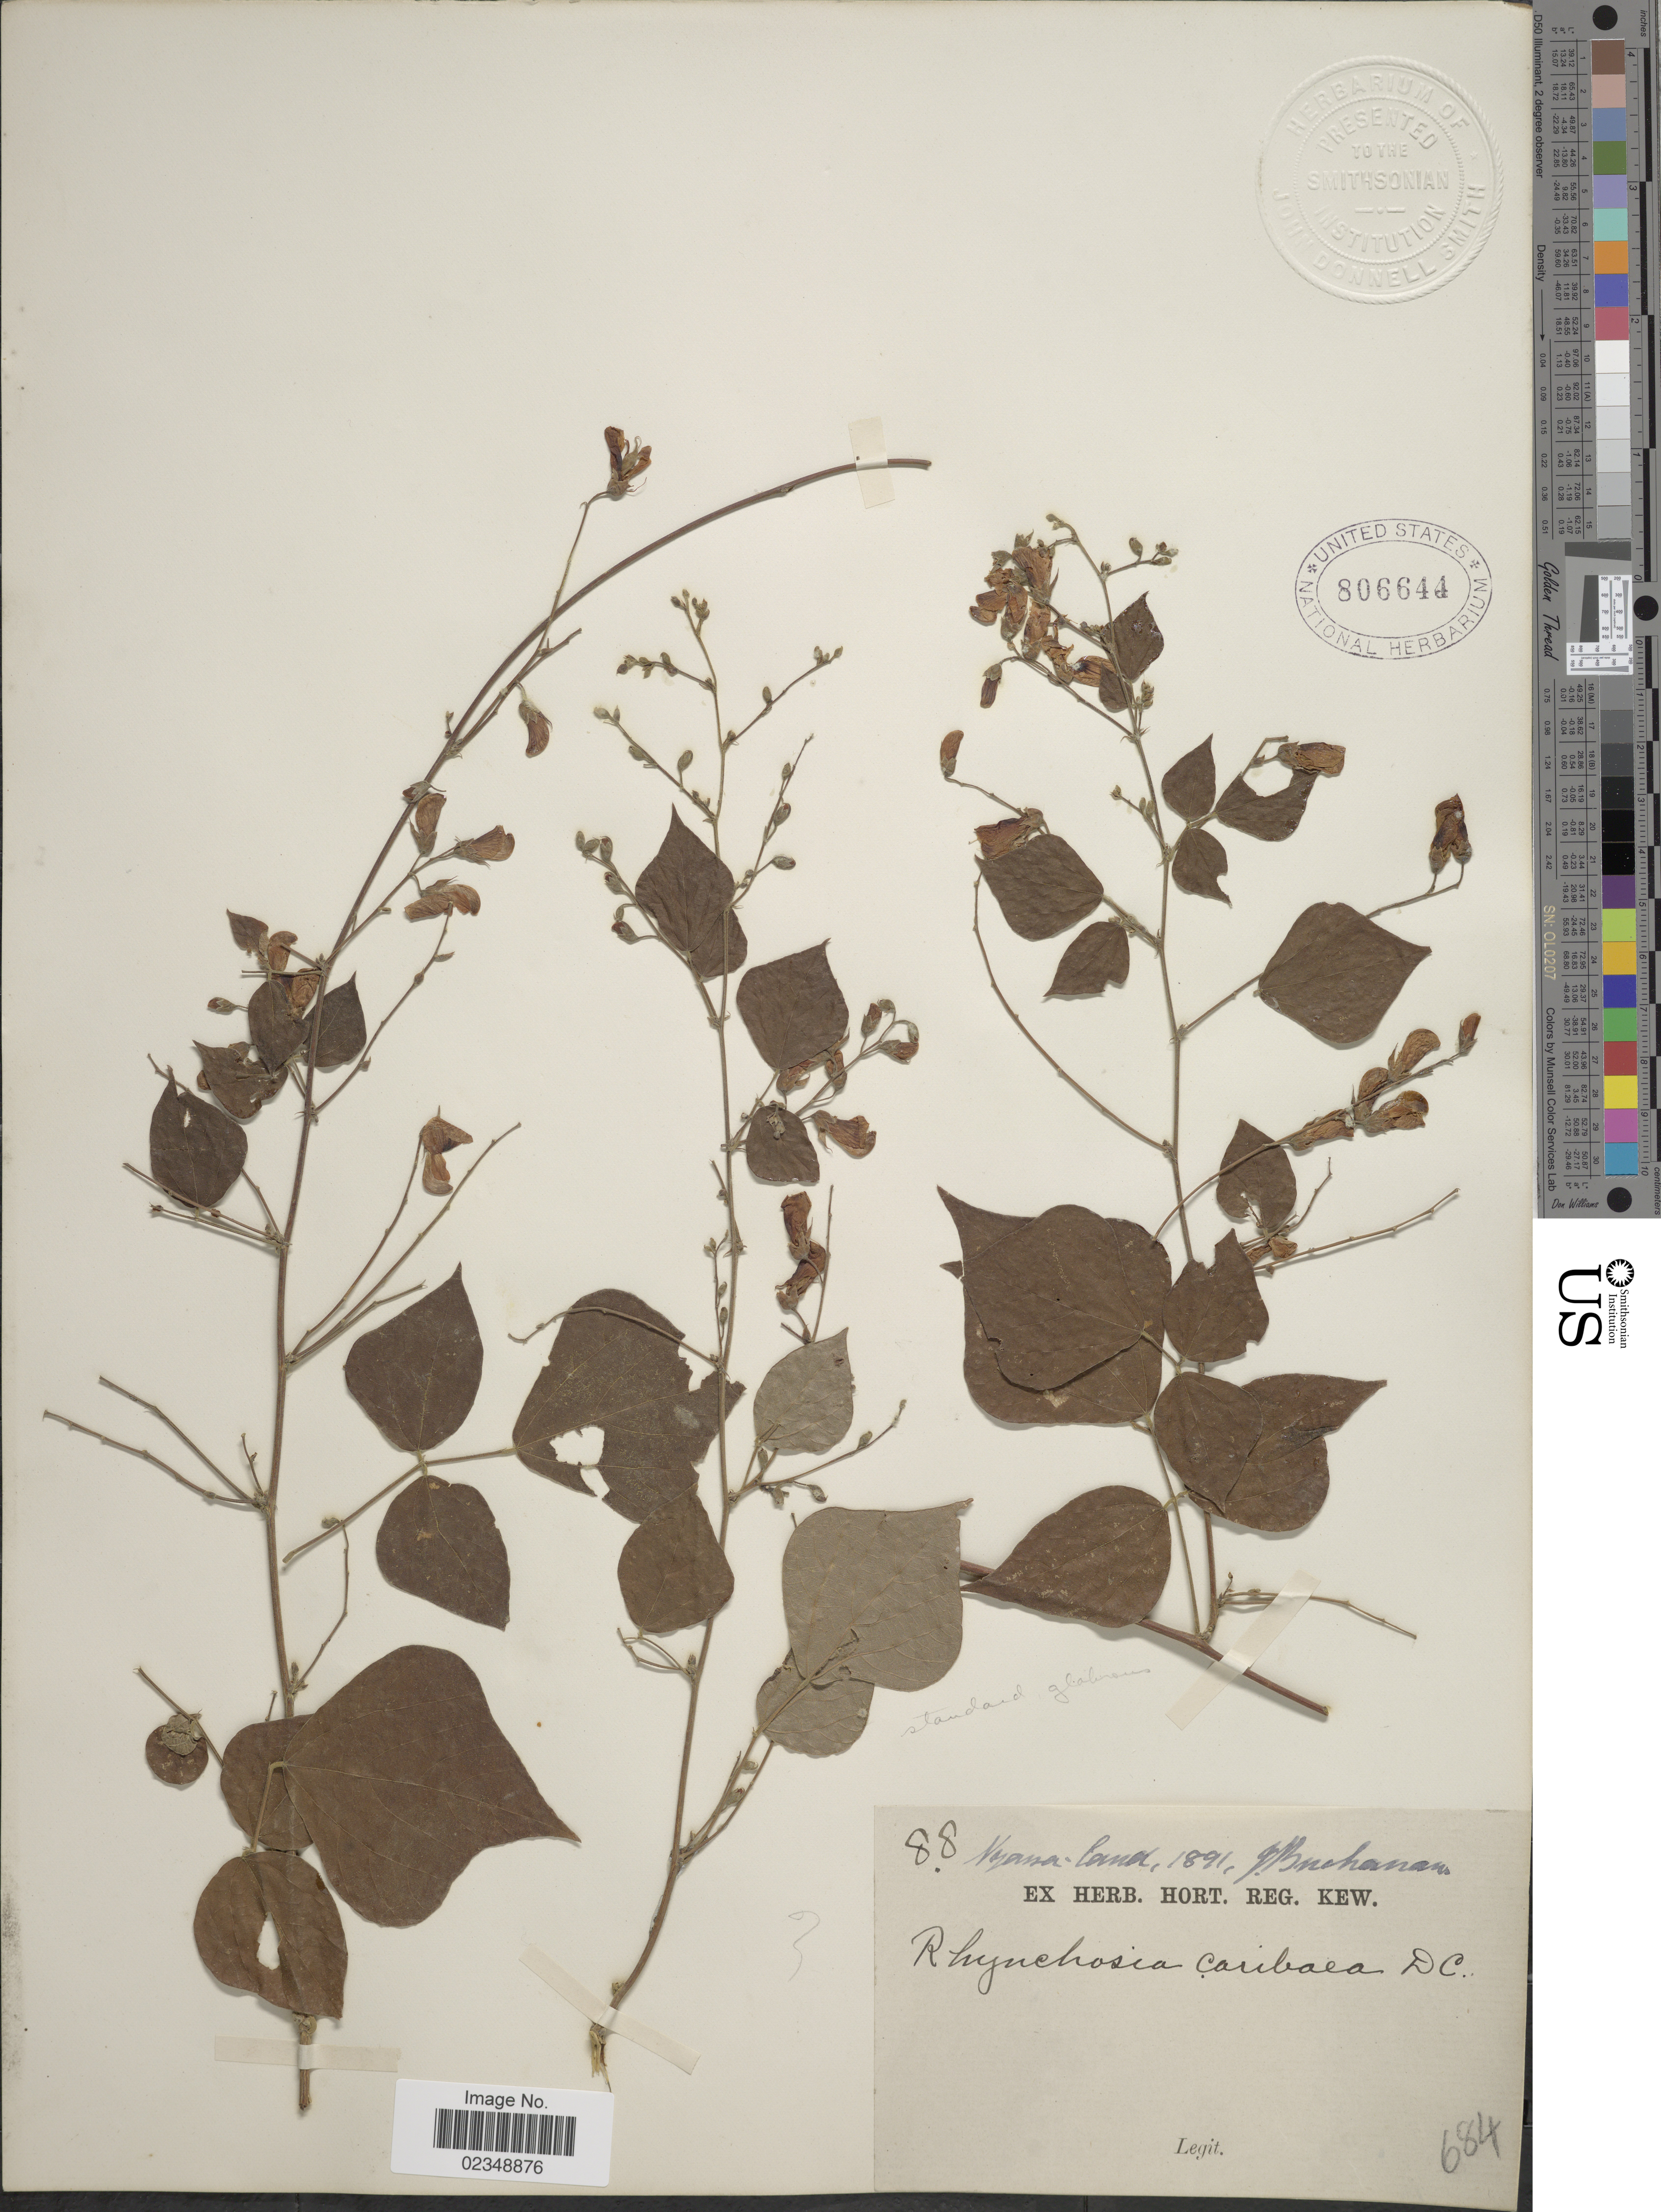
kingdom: Plantae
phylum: Tracheophyta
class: Magnoliopsida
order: Fabales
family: Fabaceae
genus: Rhynchosia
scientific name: Rhynchosia gibba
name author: E. Mey.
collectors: J. Buchanan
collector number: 88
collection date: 1891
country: Malawi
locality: Nyassa-land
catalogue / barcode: US 806644